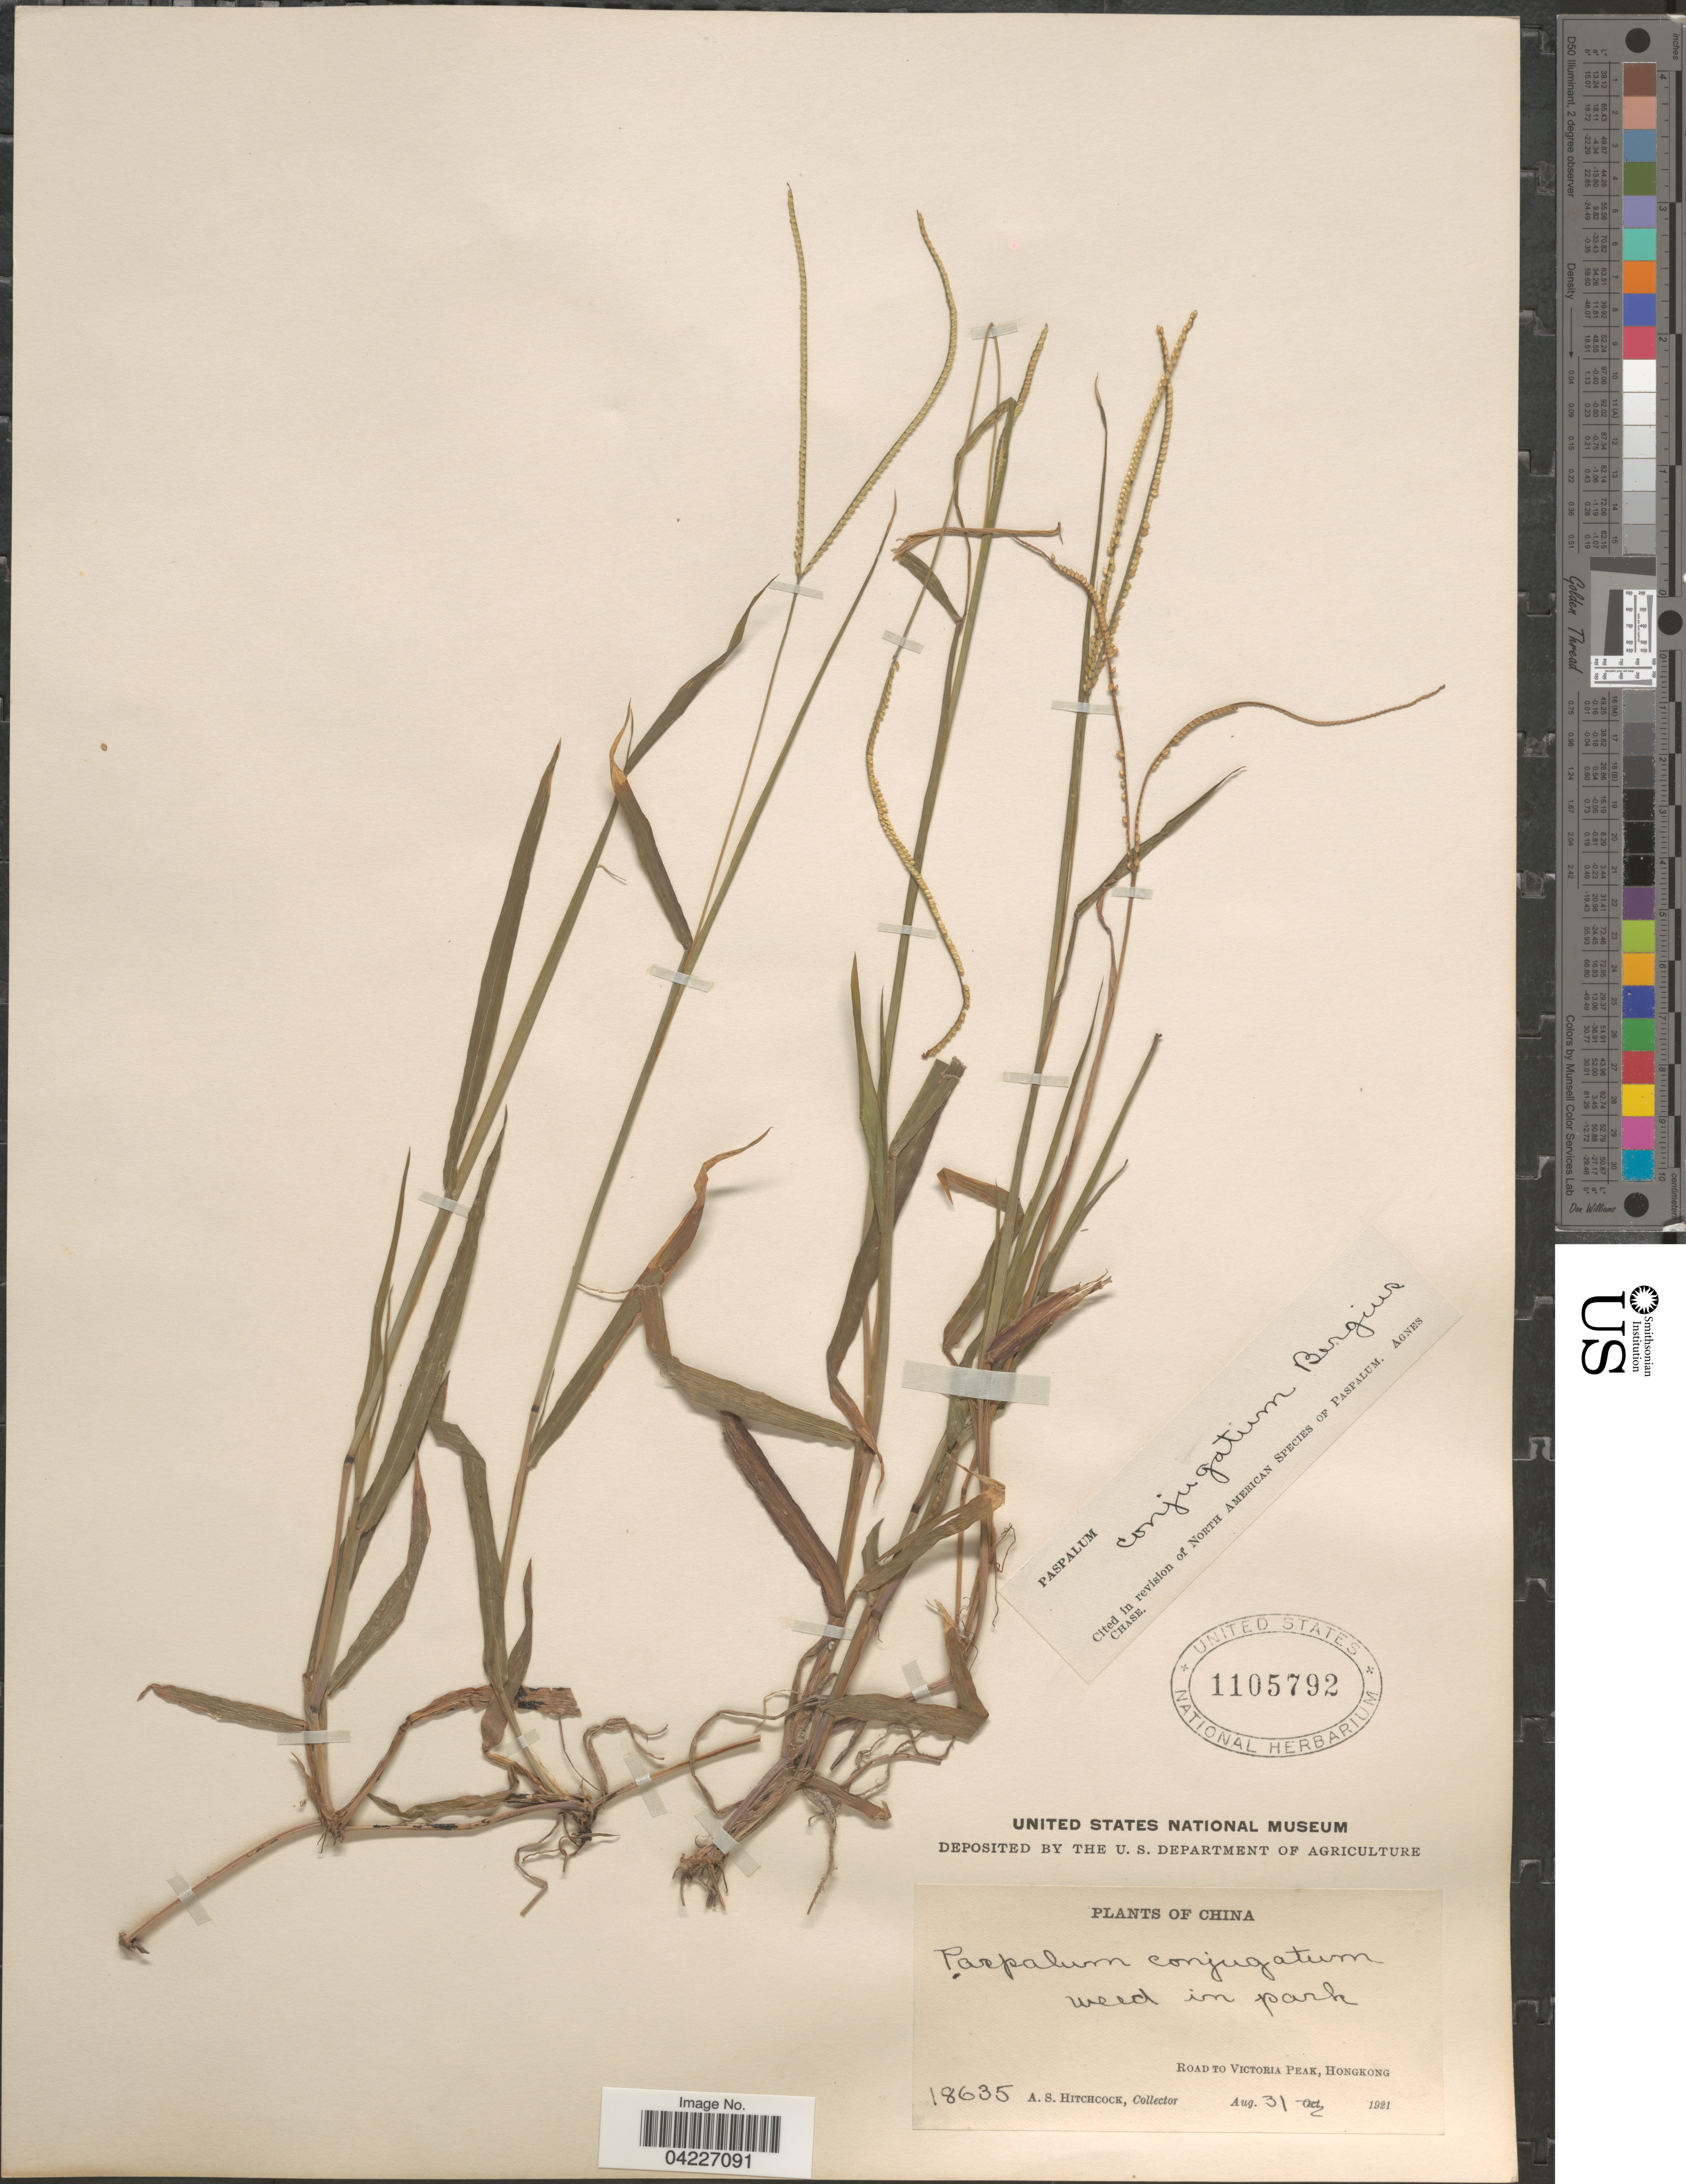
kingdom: Plantae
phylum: Tracheophyta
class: Liliopsida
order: Poales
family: Poaceae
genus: Paspalum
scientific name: Paspalum conjugatum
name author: P.J. Bergius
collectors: A. S. Hitchcock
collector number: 18635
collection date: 1921-08-31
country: China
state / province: Hong Kong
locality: Road to Victoria Peak.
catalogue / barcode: US 1105792